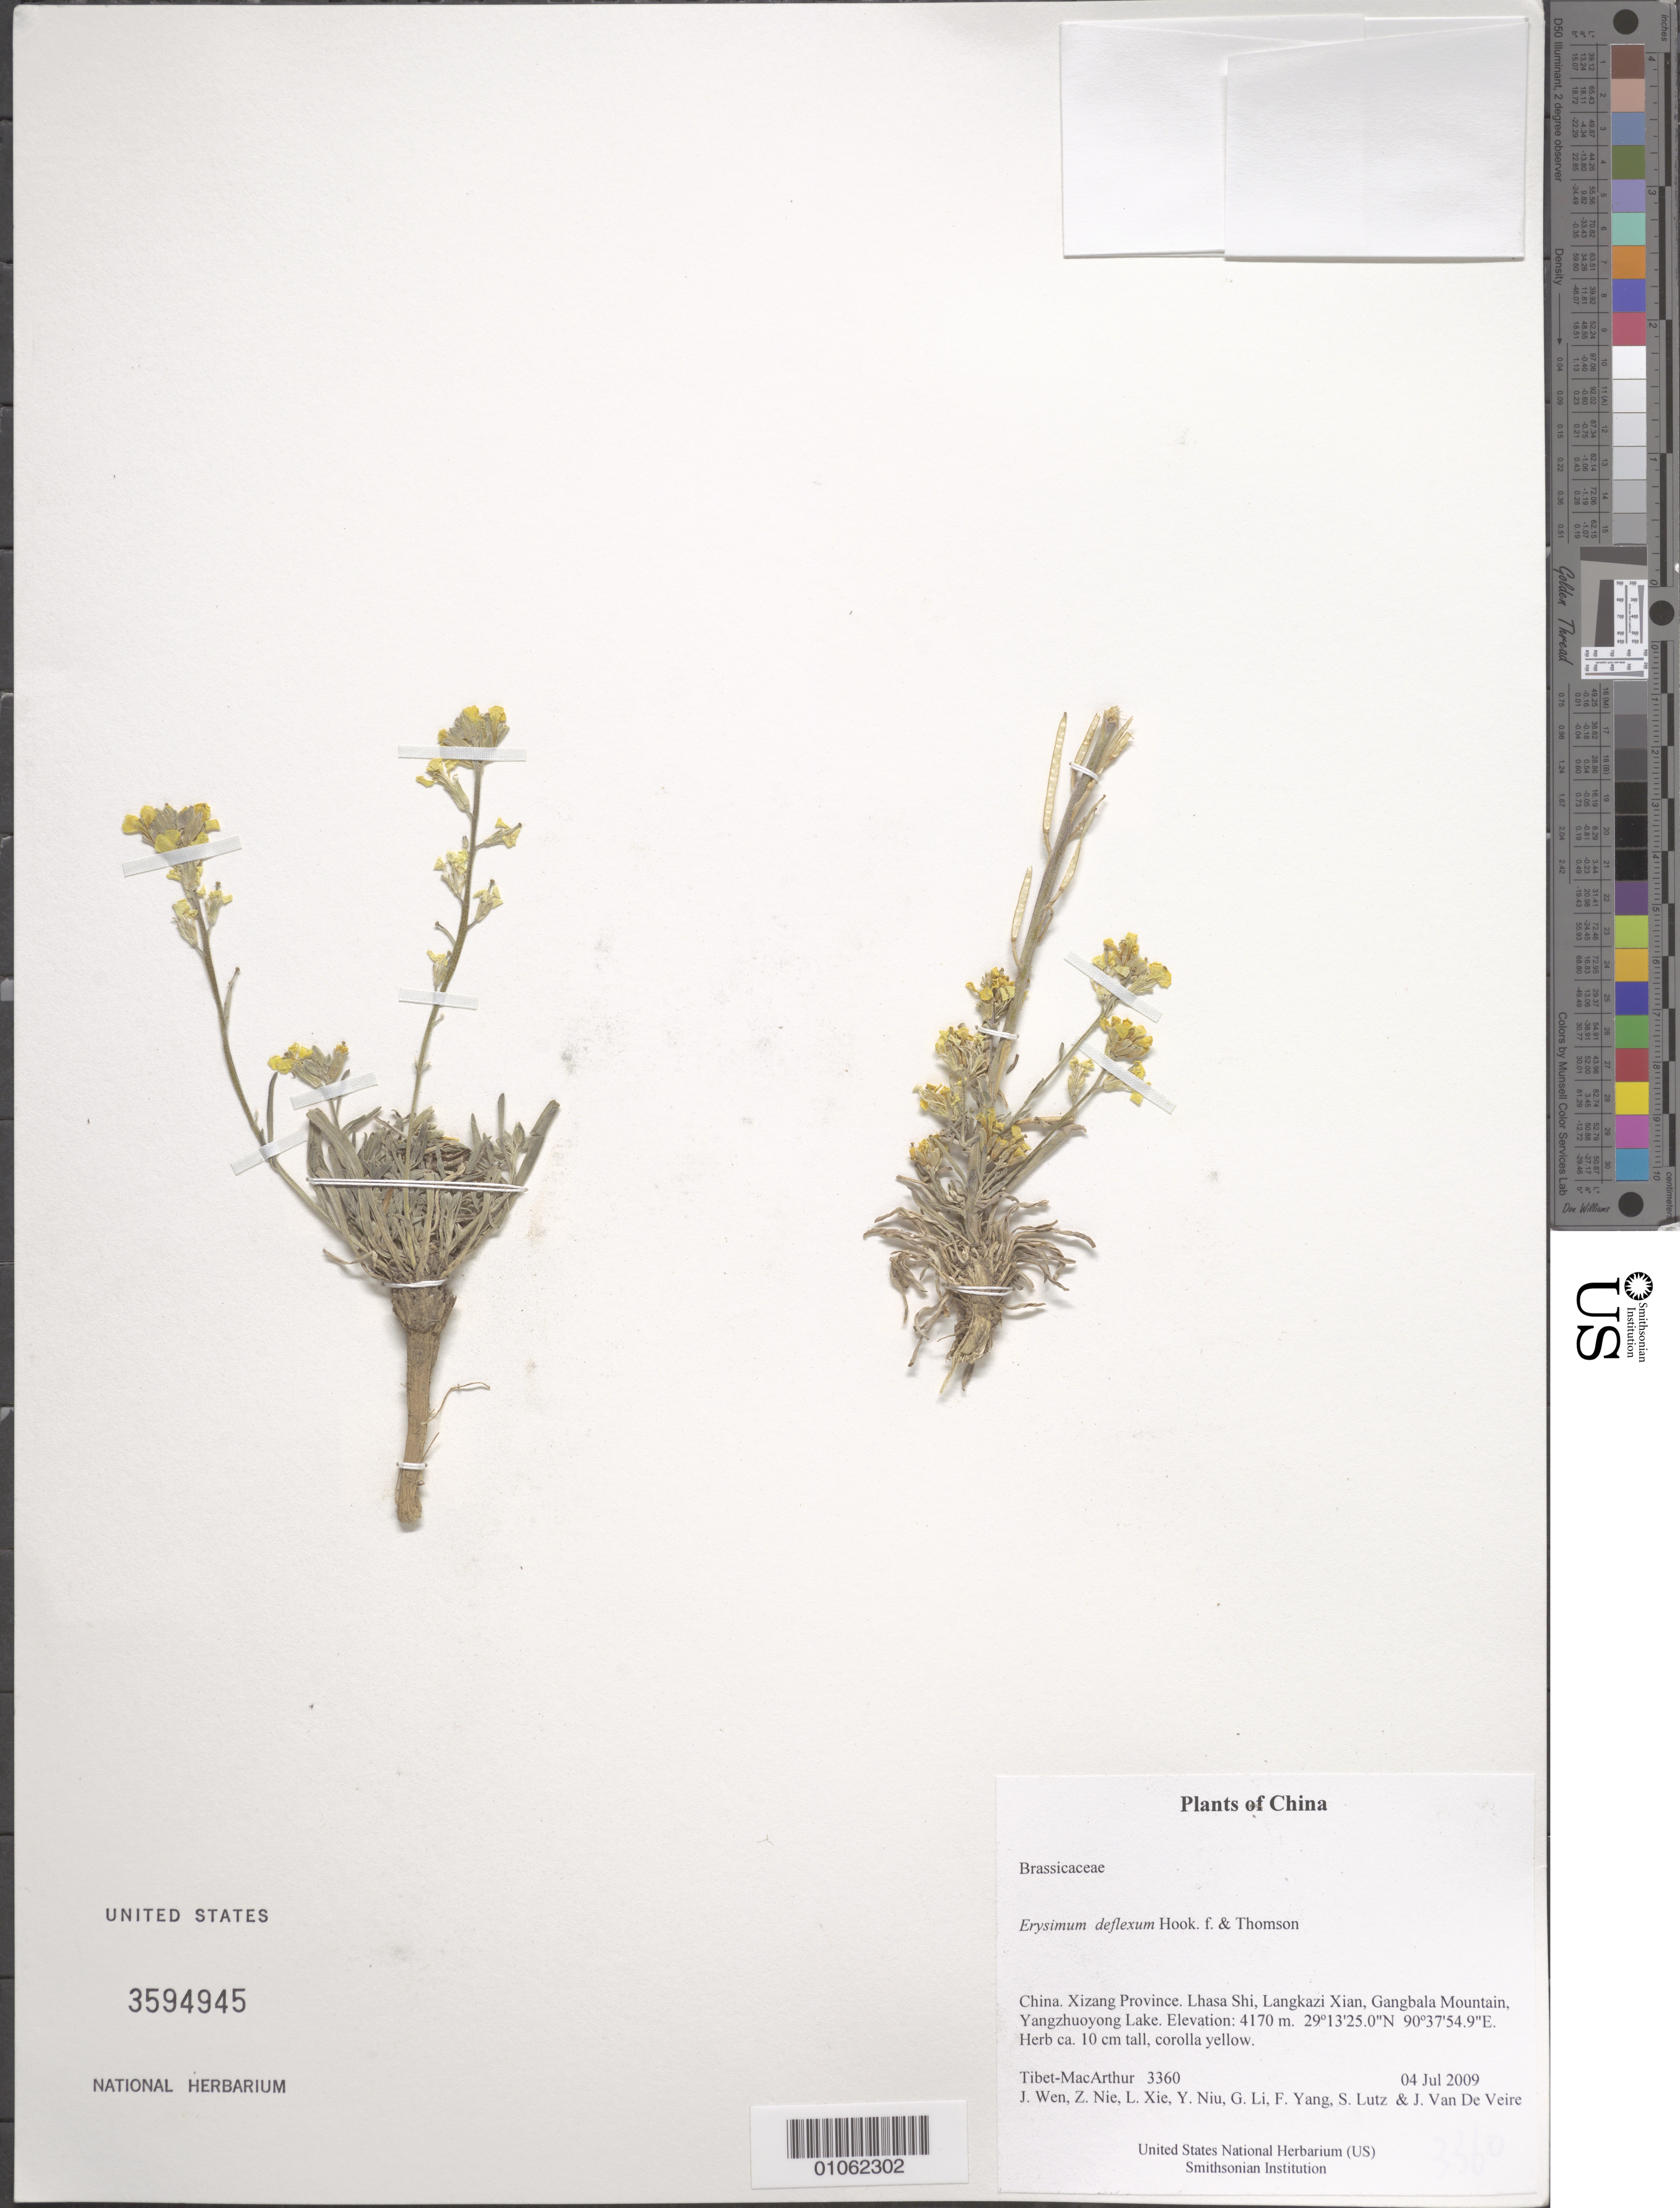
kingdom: Plantae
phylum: Tracheophyta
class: Magnoliopsida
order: Brassicales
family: Brassicaceae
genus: Erysimum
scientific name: Erysimum deflexum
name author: Hook. f. & Thomson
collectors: Tibet-MacArthur, J. Wen, Z. Nie, L. Xie, Y. Niu, G. Li, F. Yang, S. Lutz & J. Van De Veire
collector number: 3360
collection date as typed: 04 Jul 2009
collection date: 2009-07-04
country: China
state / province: Xizang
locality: Lhasa Shi, Langkazi Xian, Gangbala Mountain, Yangzhuoyong Lake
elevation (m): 4170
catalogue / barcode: US 3594945